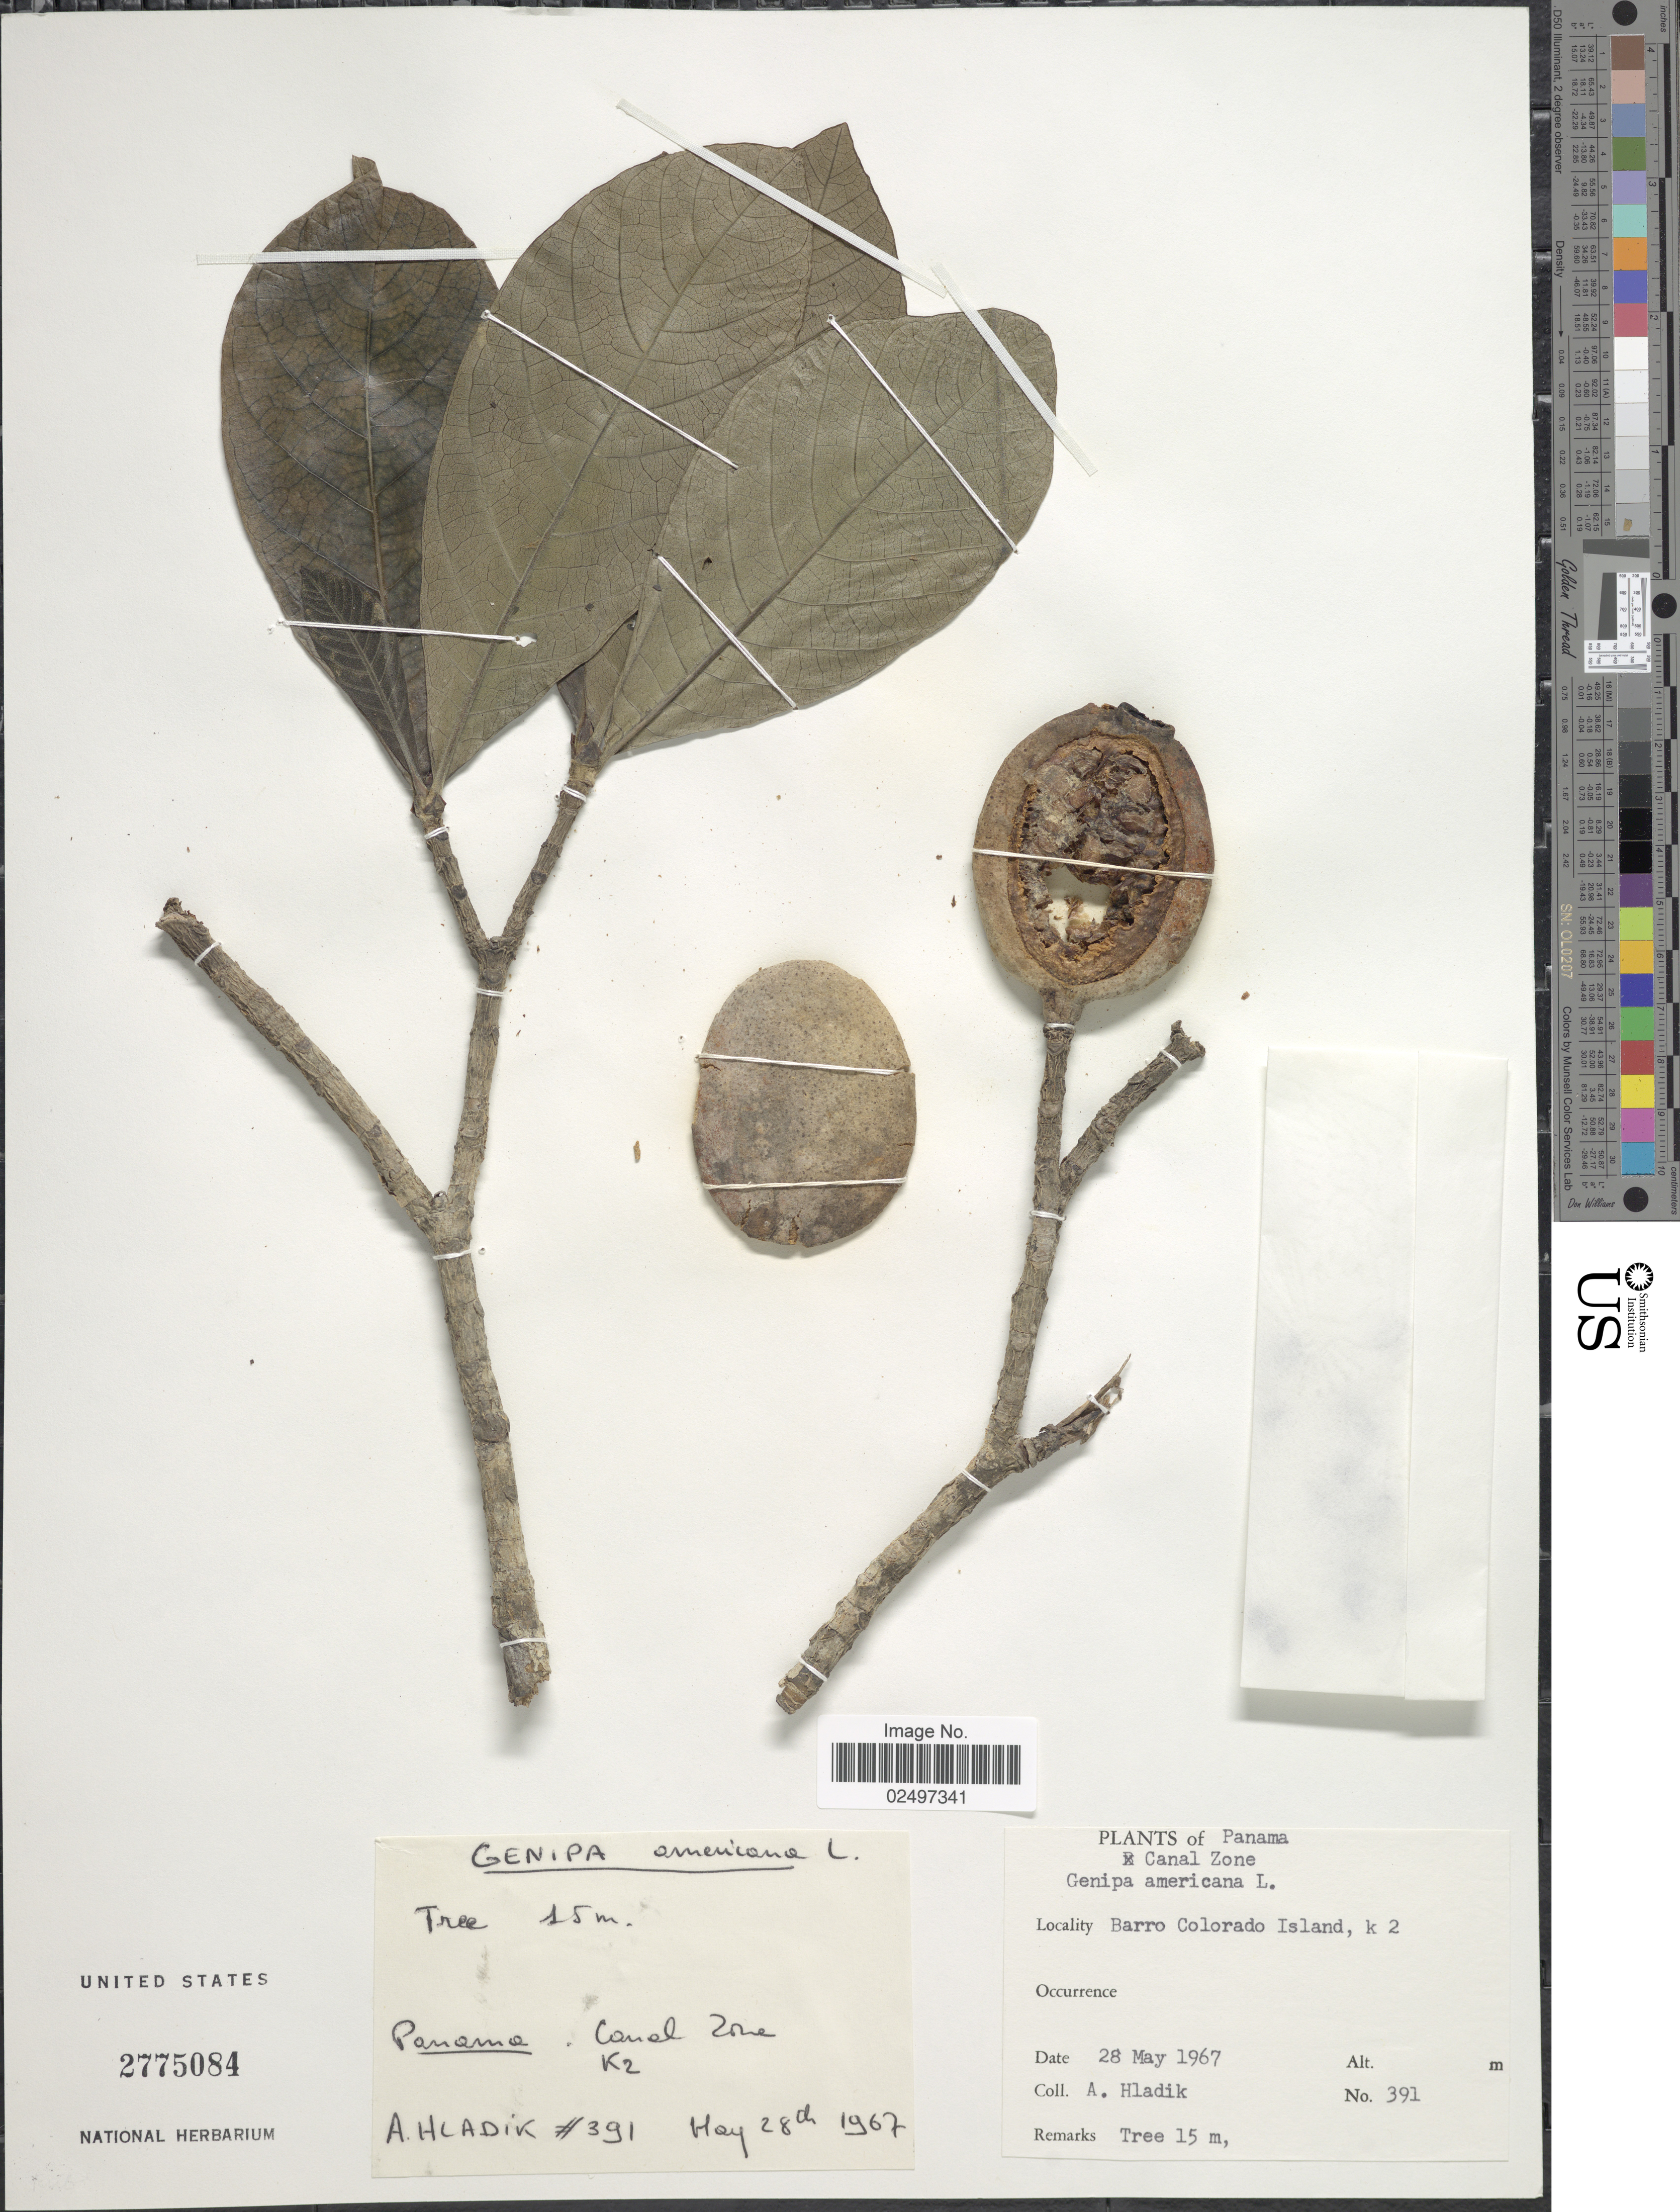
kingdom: Plantae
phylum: Tracheophyta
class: Magnoliopsida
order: Gentianales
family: Rubiaceae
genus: Genipa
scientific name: Genipa americana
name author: L.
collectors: A. Hladik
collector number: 391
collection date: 1967-05-28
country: Panama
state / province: Panamá Oeste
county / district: Canal Zone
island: Barro Colorado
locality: Canal Zone, Barro Colorado Island, K 2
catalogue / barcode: US 2775084